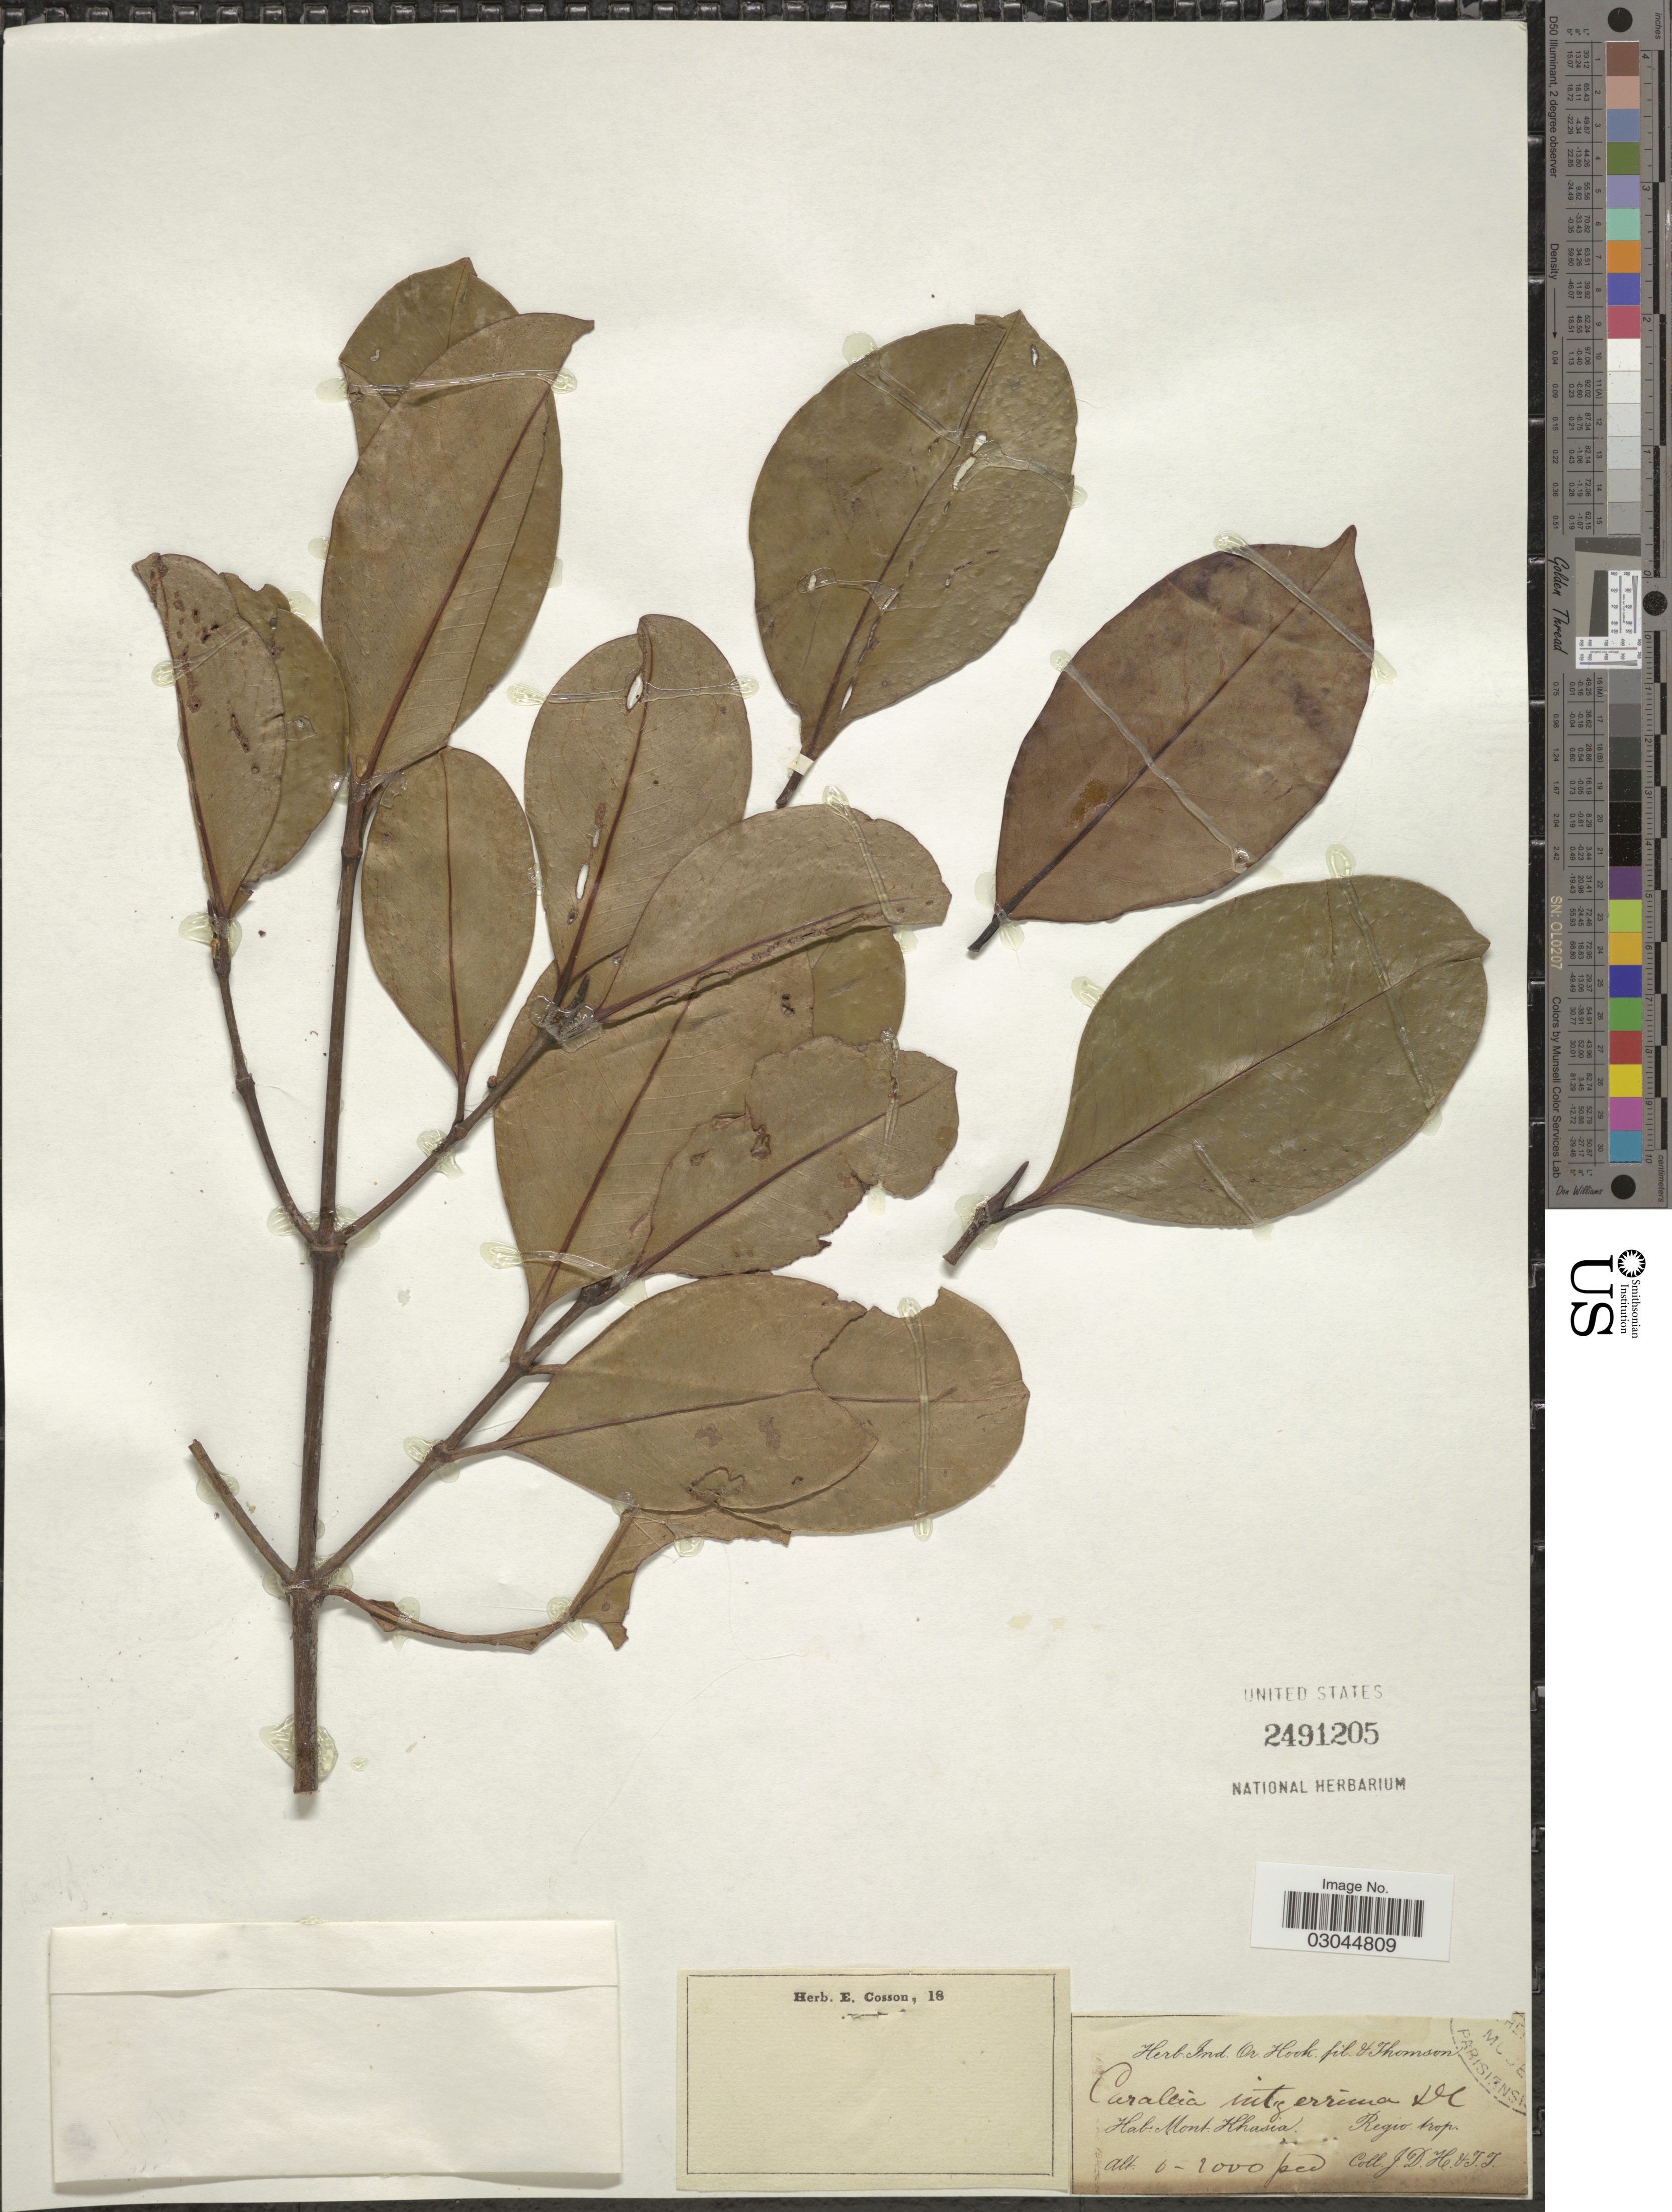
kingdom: Plantae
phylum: Tracheophyta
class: Magnoliopsida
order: Malpighiales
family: Rhizophoraceae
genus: Carallia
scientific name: Carallia integerrima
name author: DC.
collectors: J. D. Hooker & T. Thomson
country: India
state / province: Meghalaya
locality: Mont. Khasia. Regio trop.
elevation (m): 0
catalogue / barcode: US 2491205